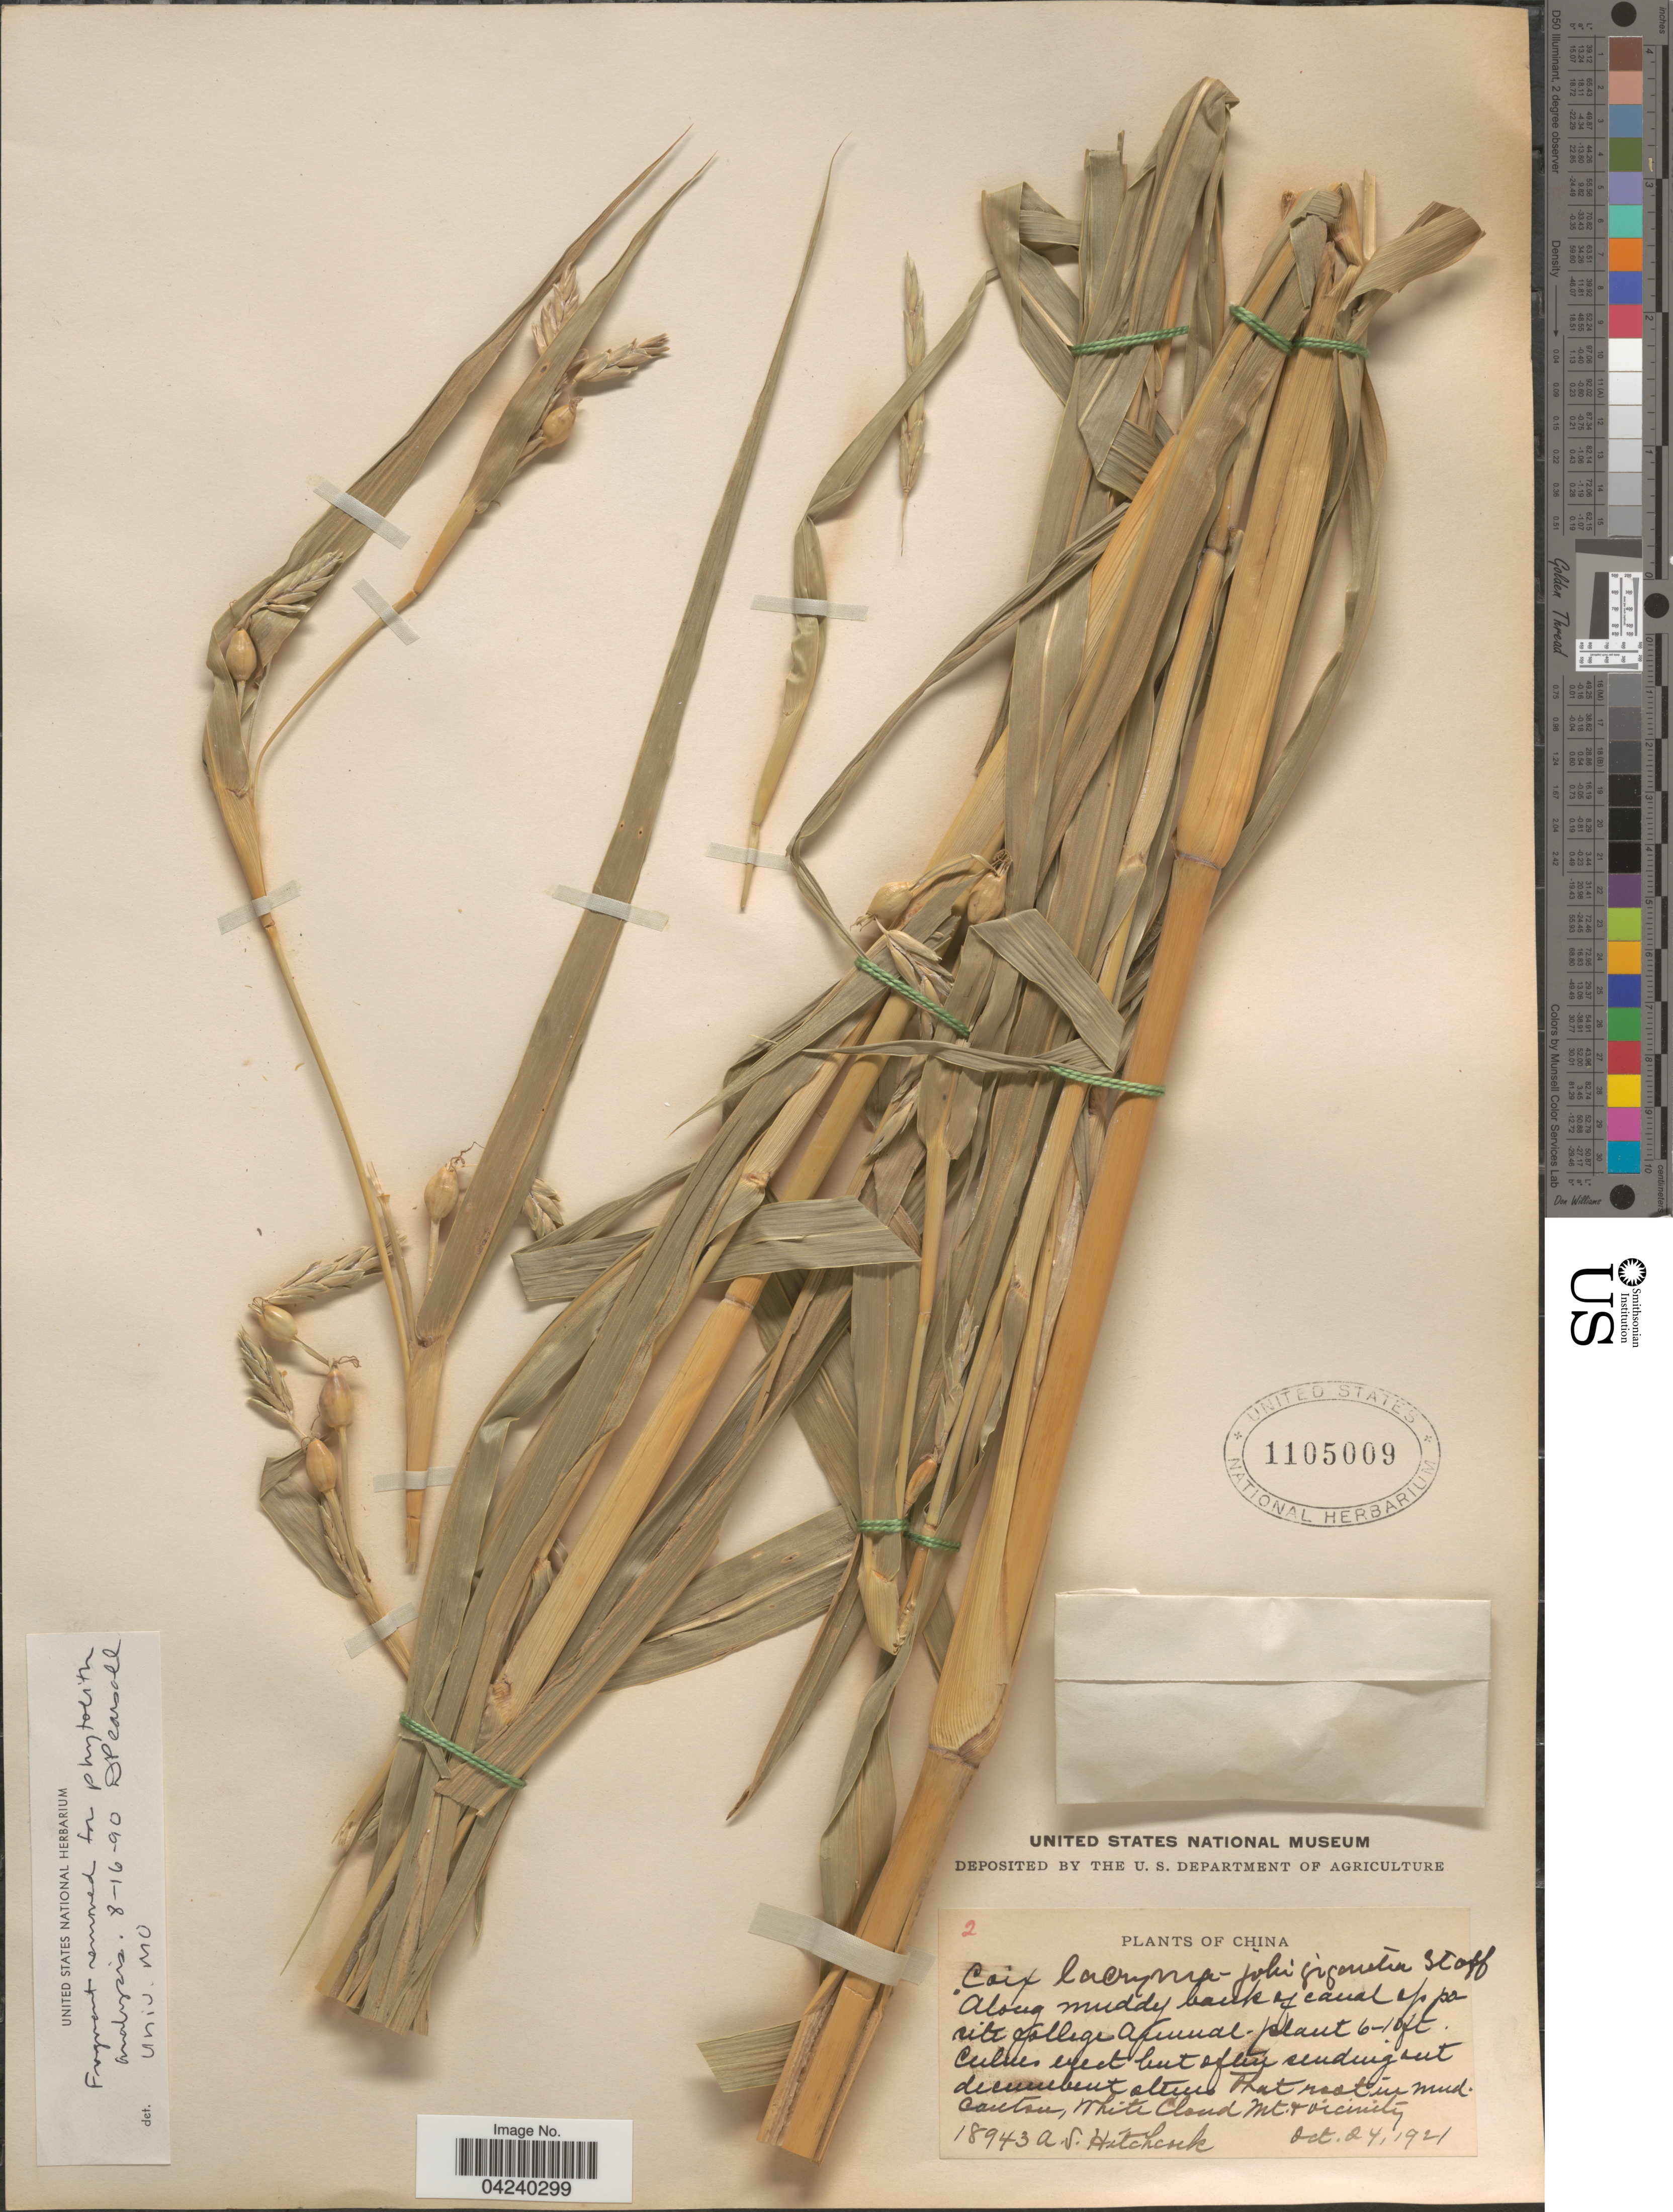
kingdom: Plantae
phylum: Tracheophyta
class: Liliopsida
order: Poales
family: Poaceae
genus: Chionachne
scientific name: Chionachne gigantea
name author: (J. Koenig) Veldkamp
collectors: A. S. Hitchcock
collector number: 18943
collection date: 1921-10-24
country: China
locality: Along muddy bank of canal opposite college. Canton, White Cloud Mt. & vicinity.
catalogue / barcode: US 1105009